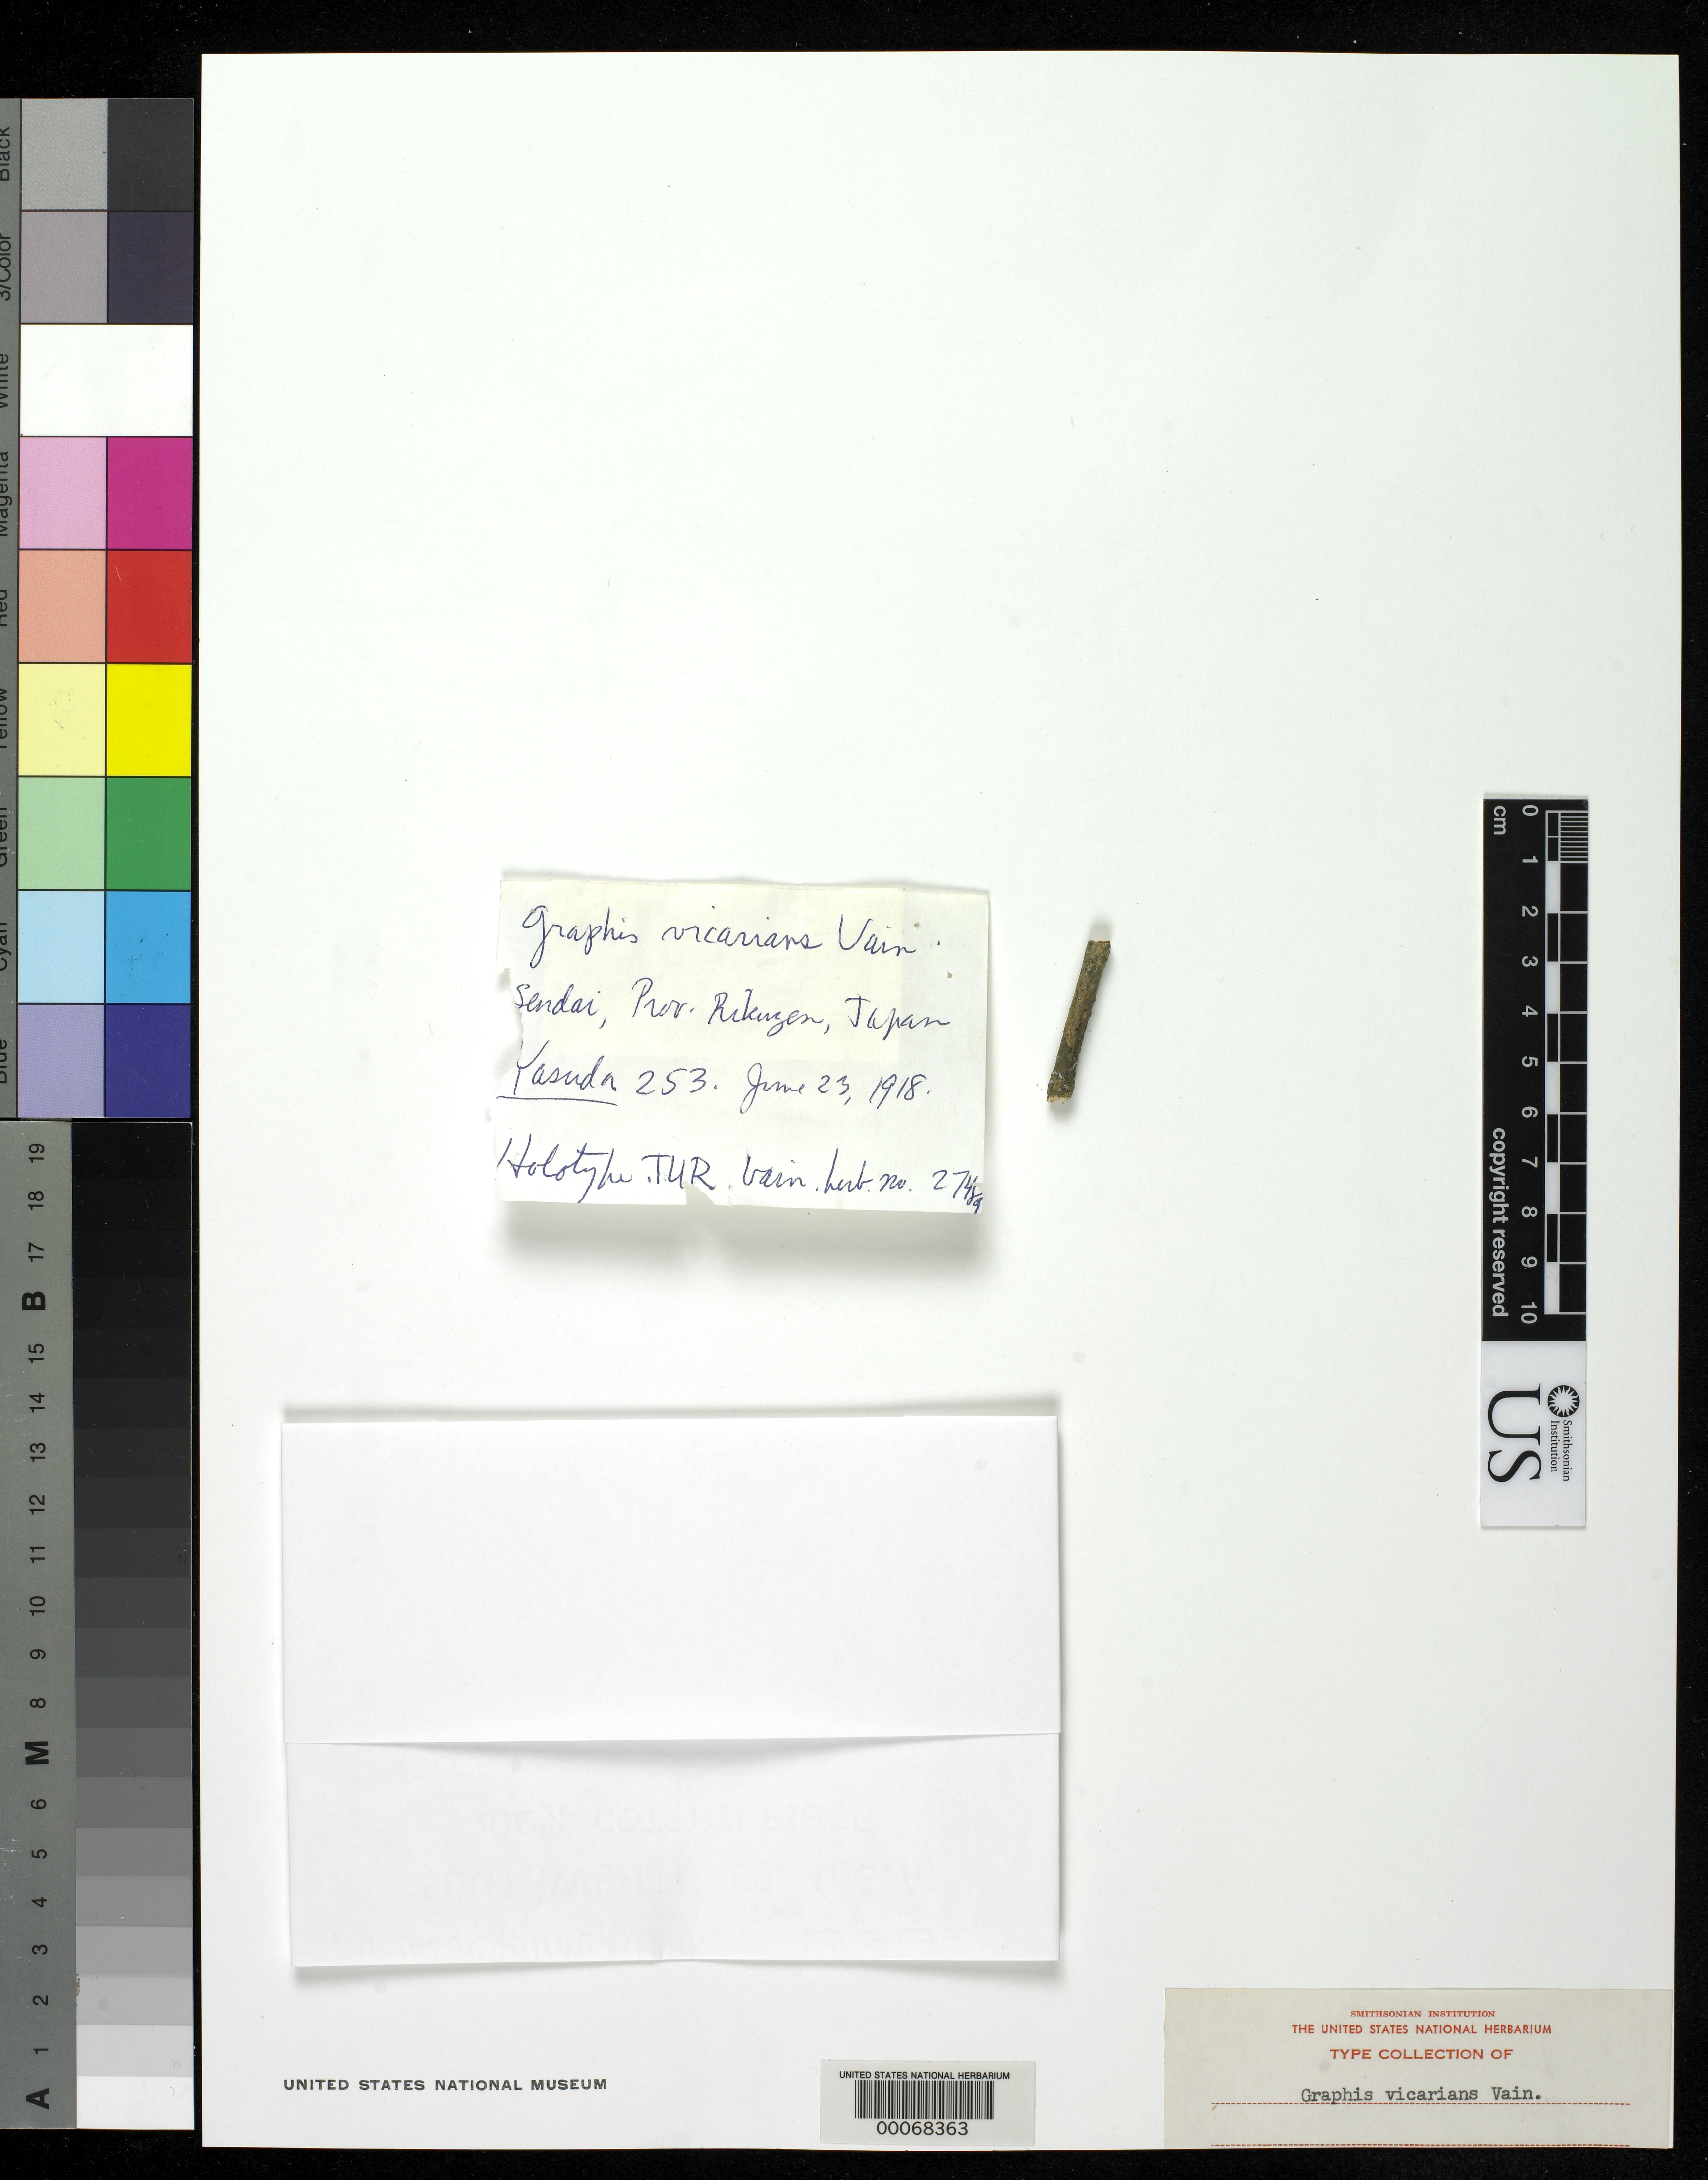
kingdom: Fungi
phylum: Ascomycota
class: Lecanoromycetes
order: Ostropales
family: Graphidaceae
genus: Graphis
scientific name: Graphis vicarians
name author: Vain.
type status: Isotype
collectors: M. Yasuda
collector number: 253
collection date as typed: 23 Jun 1918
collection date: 1918-06-23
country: Japan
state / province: Iwate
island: Honshu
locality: Sendai.